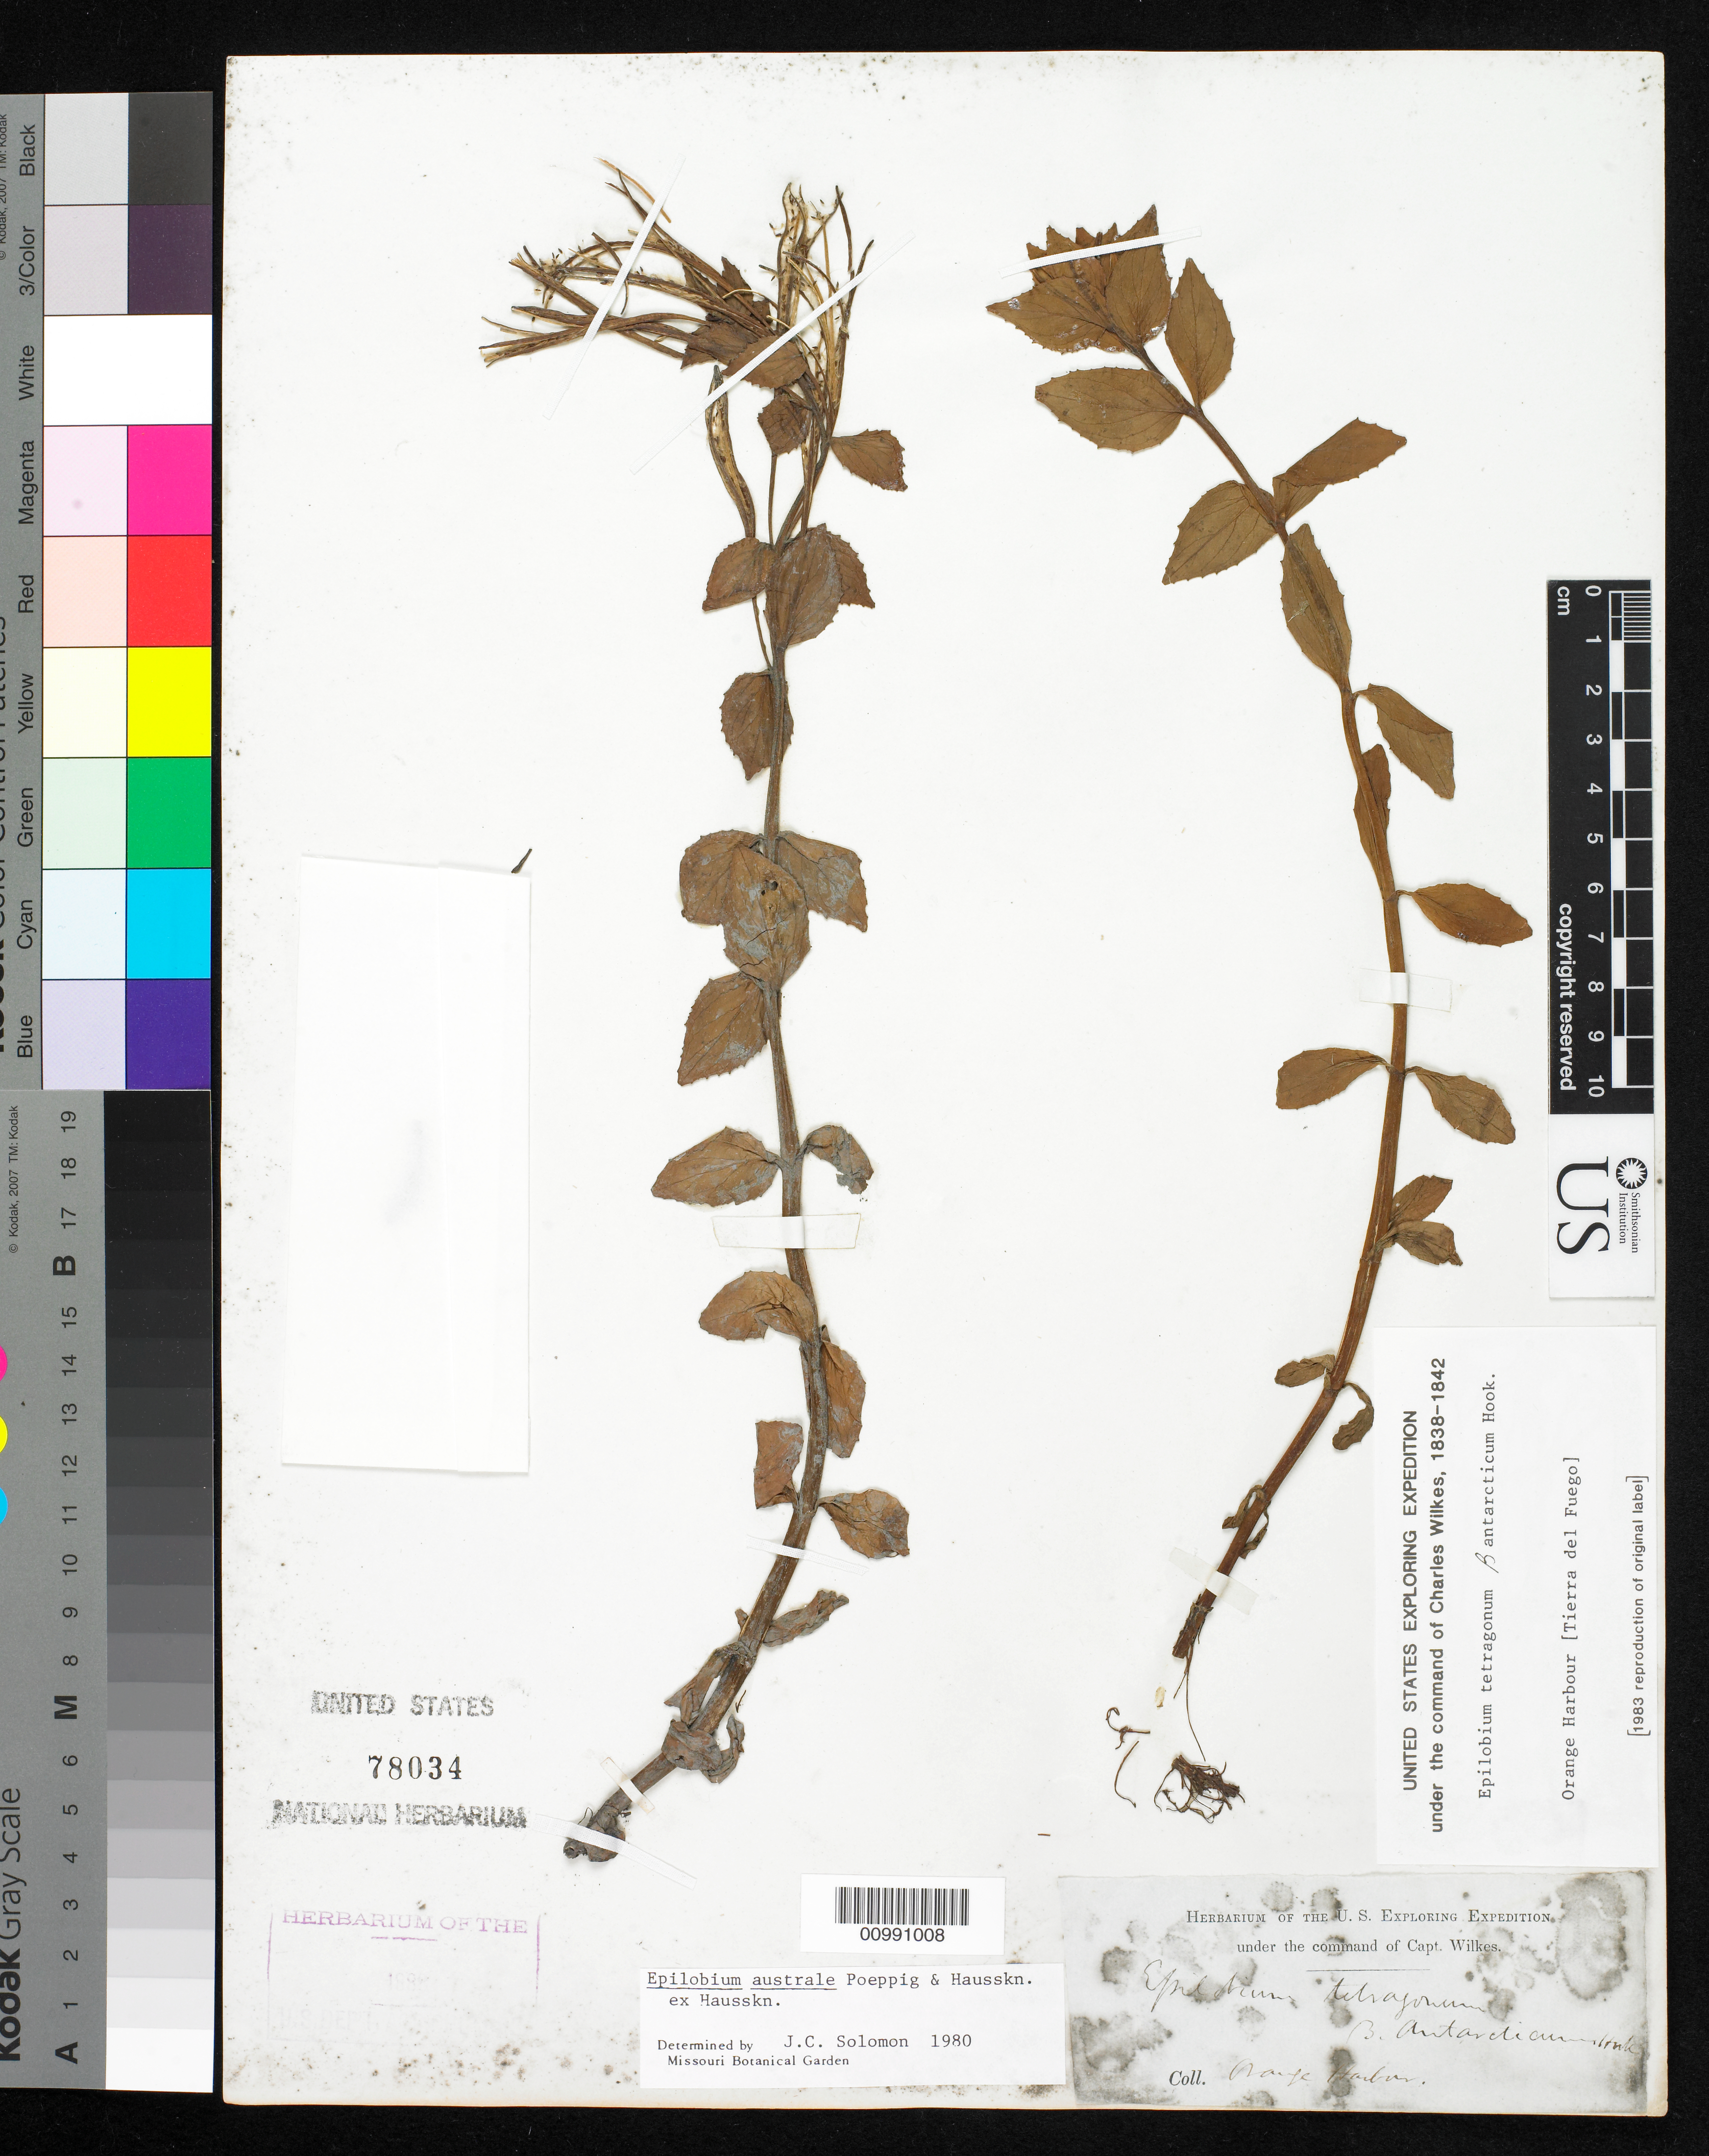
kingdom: Plantae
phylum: Tracheophyta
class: Magnoliopsida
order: Myrtales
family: Onagraceae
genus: Epilobium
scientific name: Epilobium australe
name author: Poepp. & Hausskn.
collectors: Wilkes Explor. Exped.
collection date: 1838/1842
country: Chile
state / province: Magallanes y de la Antártica Chilena (XII)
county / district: Tierra del Fuego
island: Diego Ramirez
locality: Orange Harbor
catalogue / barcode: US 78034